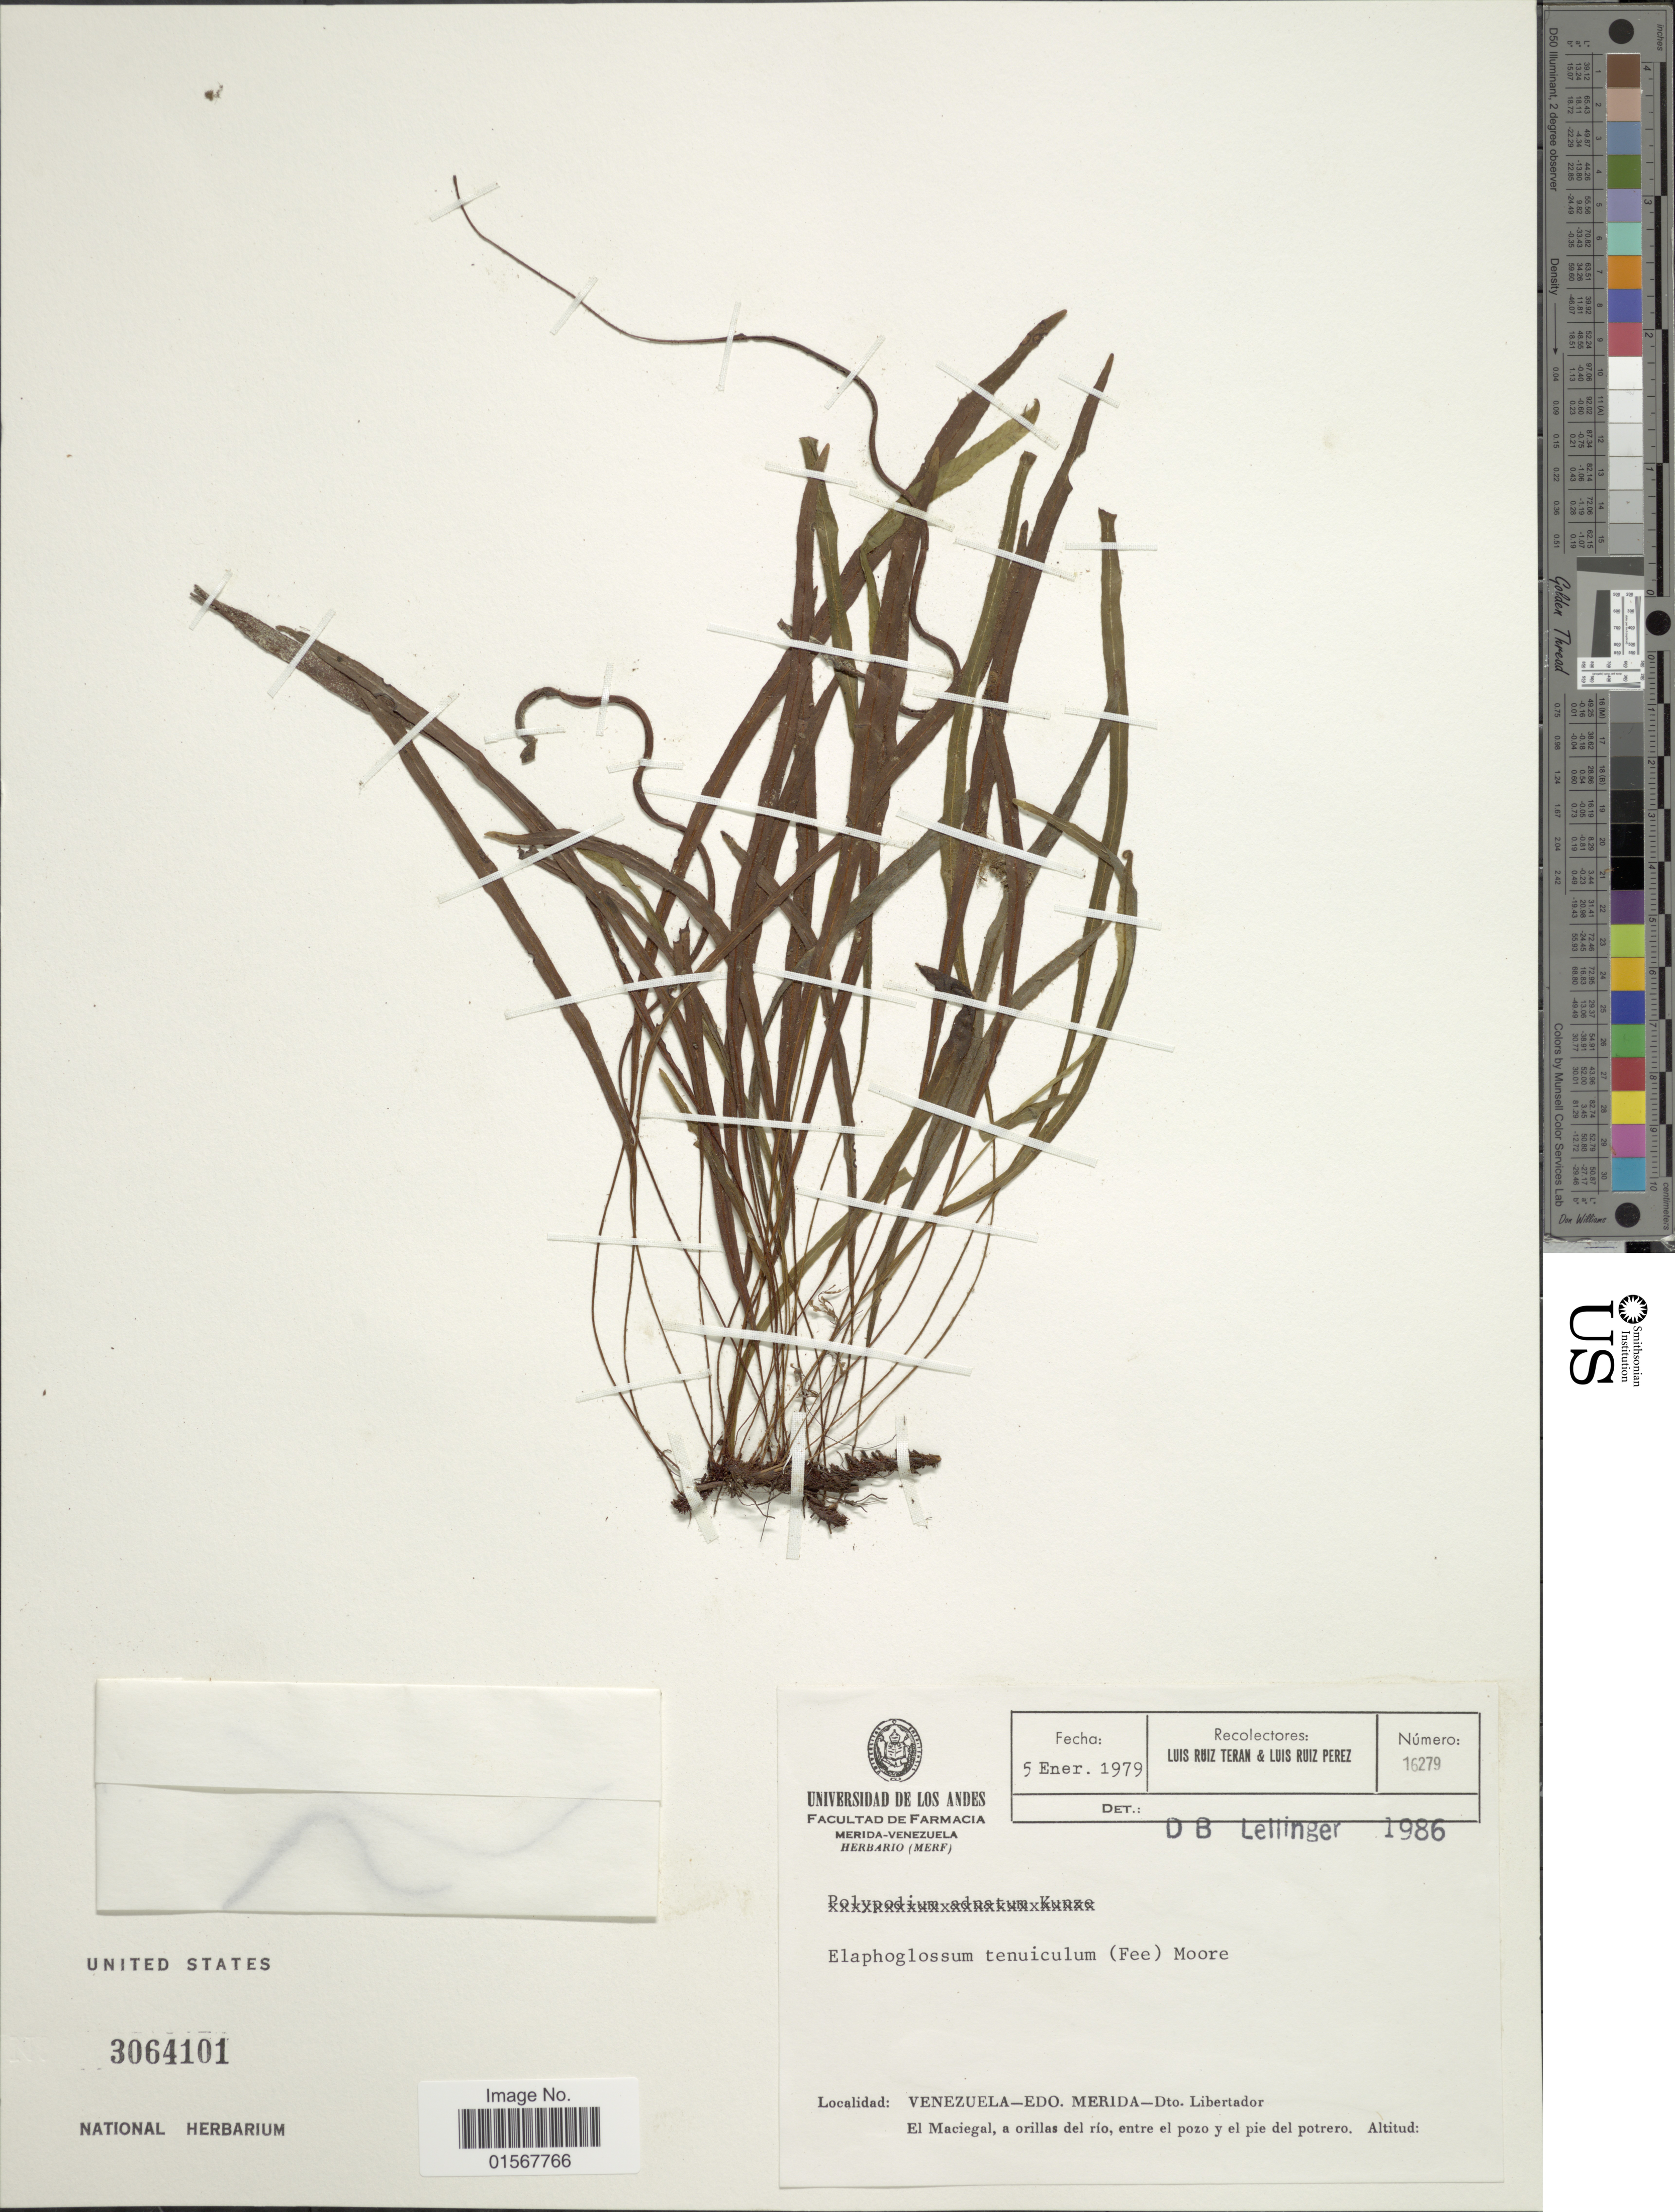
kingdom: Plantae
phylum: Tracheophyta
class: Polypodiopsida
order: Polypodiales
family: Dryopteridaceae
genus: Elaphoglossum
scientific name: Elaphoglossum tenuiculum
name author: (Fée) Baker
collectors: L. E. Ruíz-Terán & L. Perez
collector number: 16279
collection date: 1979-01-05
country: Venezuela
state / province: Mérida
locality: Venezuela-Edo. Merida, Dto. Libertador, El Maciegal, a orillas del rio, entre el pozo y el pie del potrero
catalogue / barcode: US 3064101